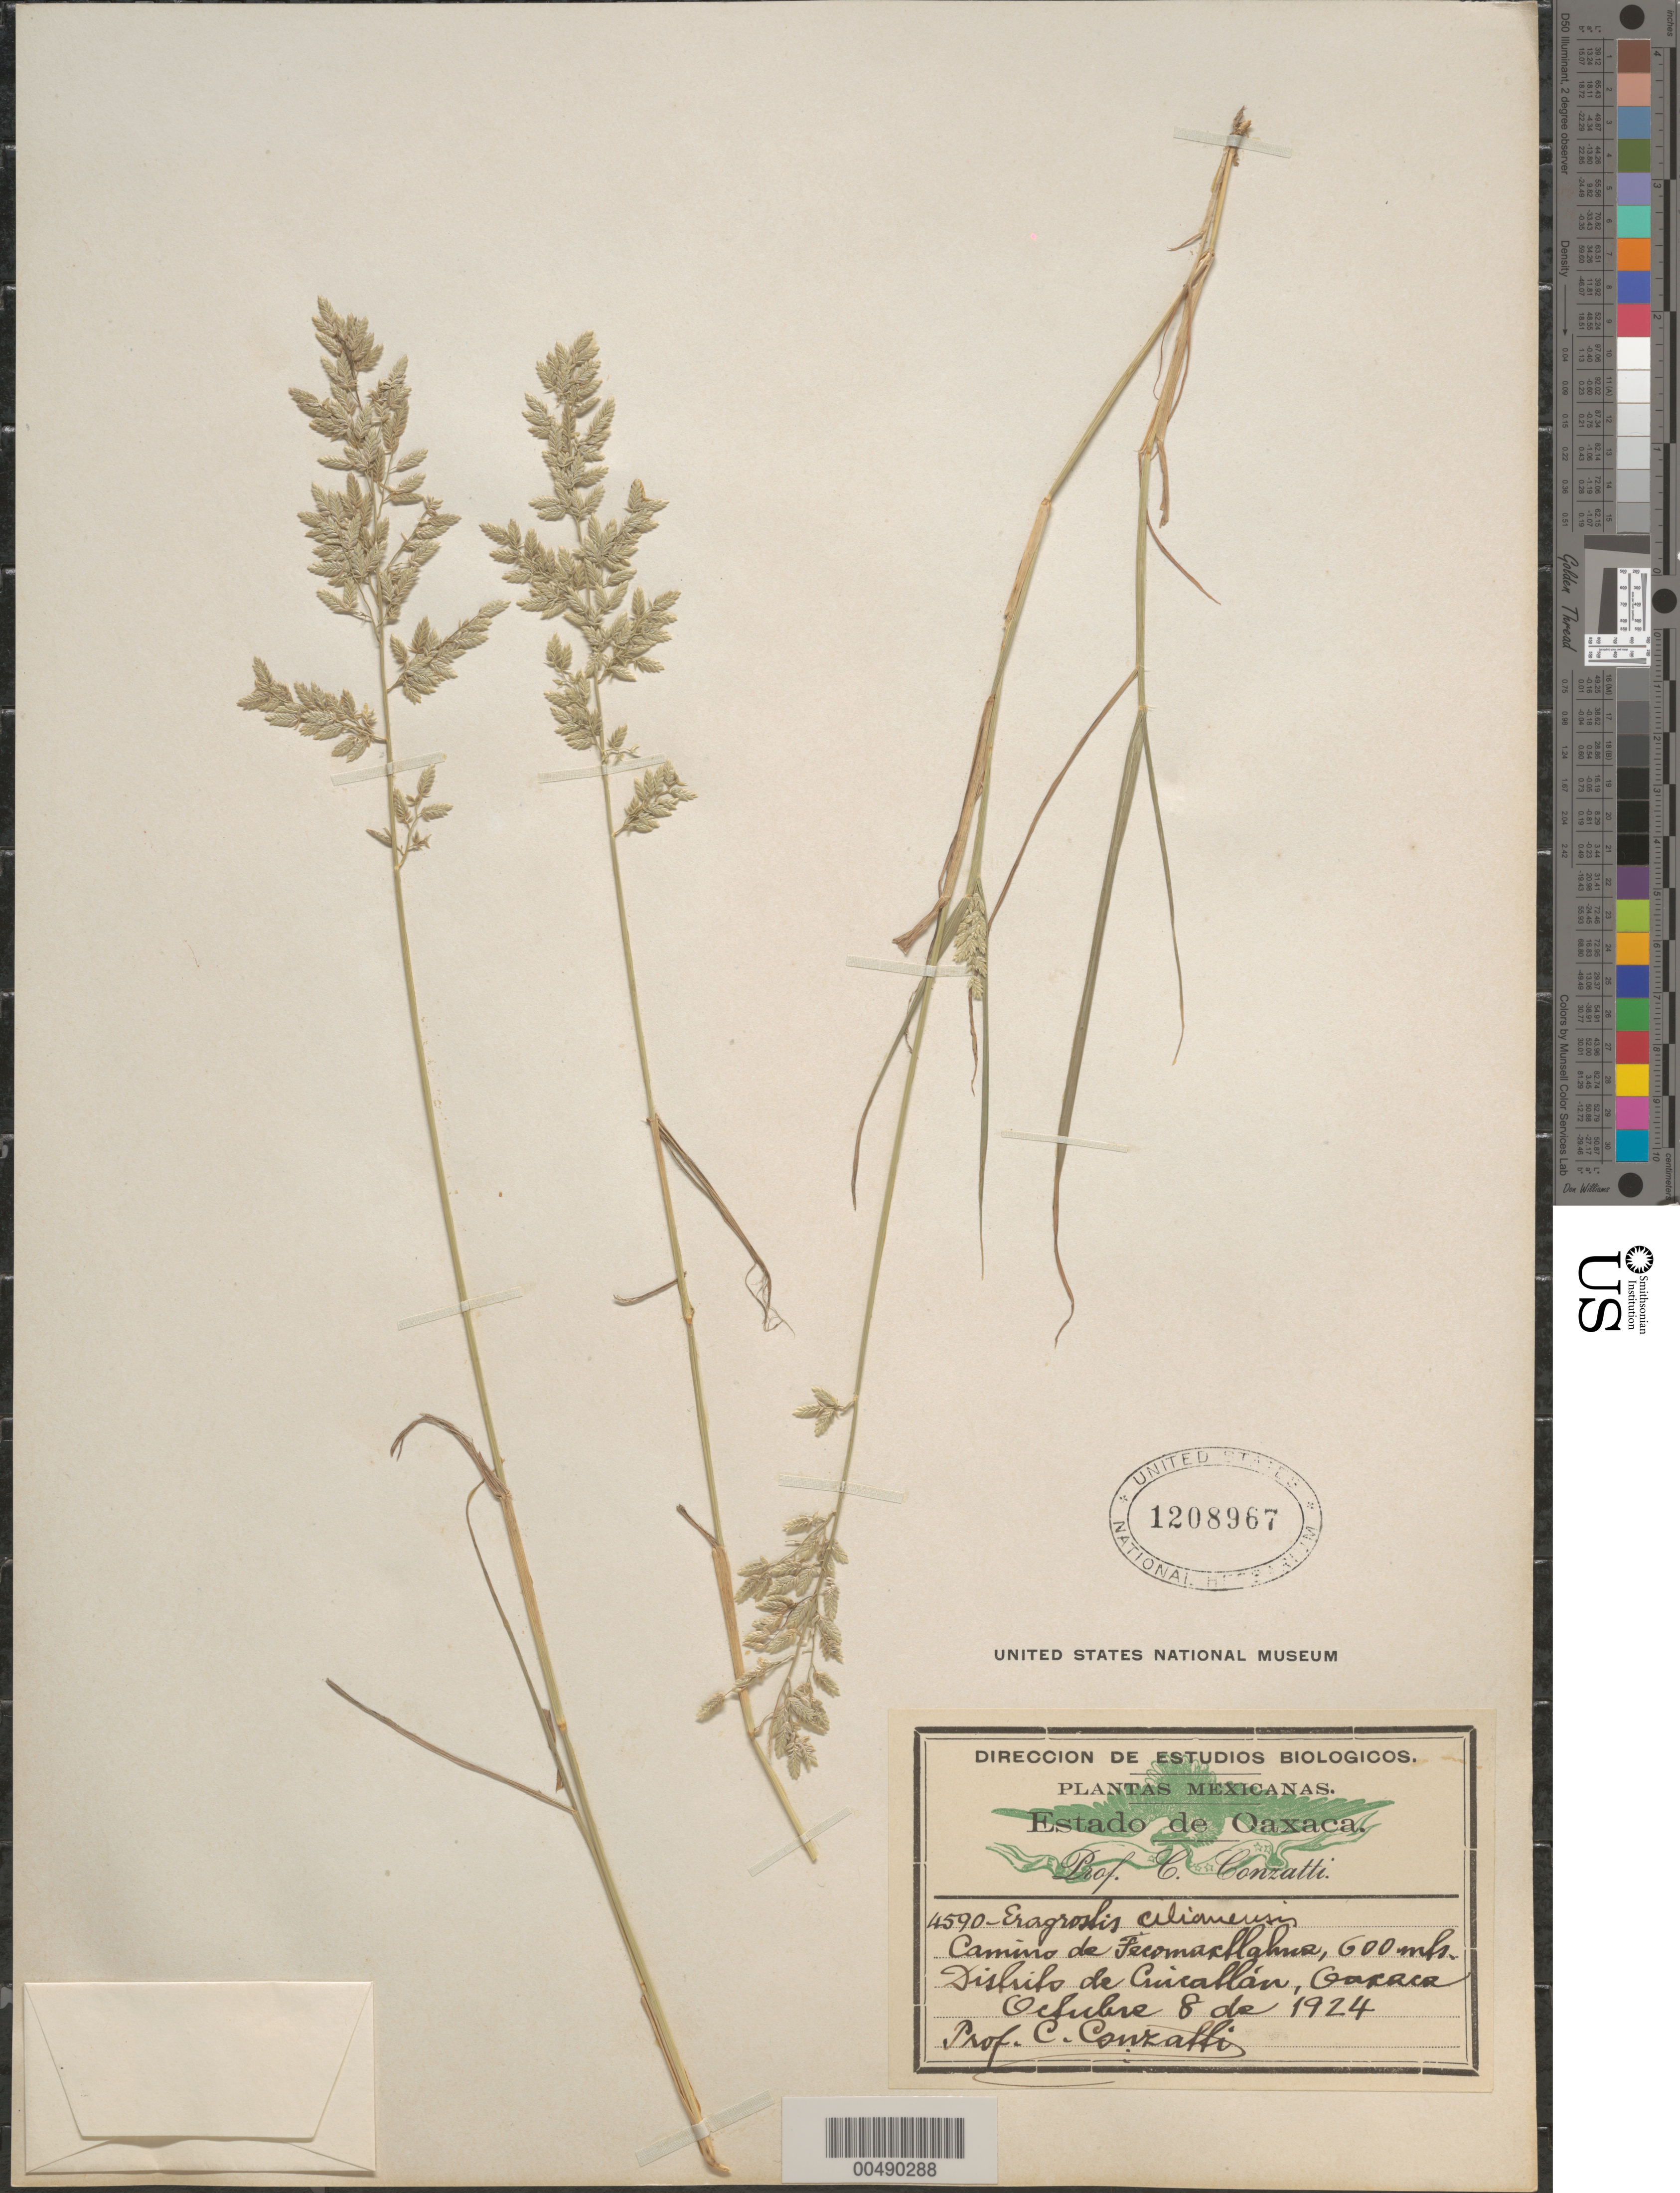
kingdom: Plantae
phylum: Tracheophyta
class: Liliopsida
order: Poales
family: Poaceae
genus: Eragrostis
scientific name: Eragrostis cilianensis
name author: (Bellardi) Vignolo ex Janch.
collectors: C. Conzatti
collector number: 4590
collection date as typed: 8 Oct 1924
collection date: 1924-10-08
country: Mexico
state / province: Oaxaca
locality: Camino de Tecomaxllahua, Cuicatlán Dist.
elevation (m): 600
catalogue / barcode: US 1208967